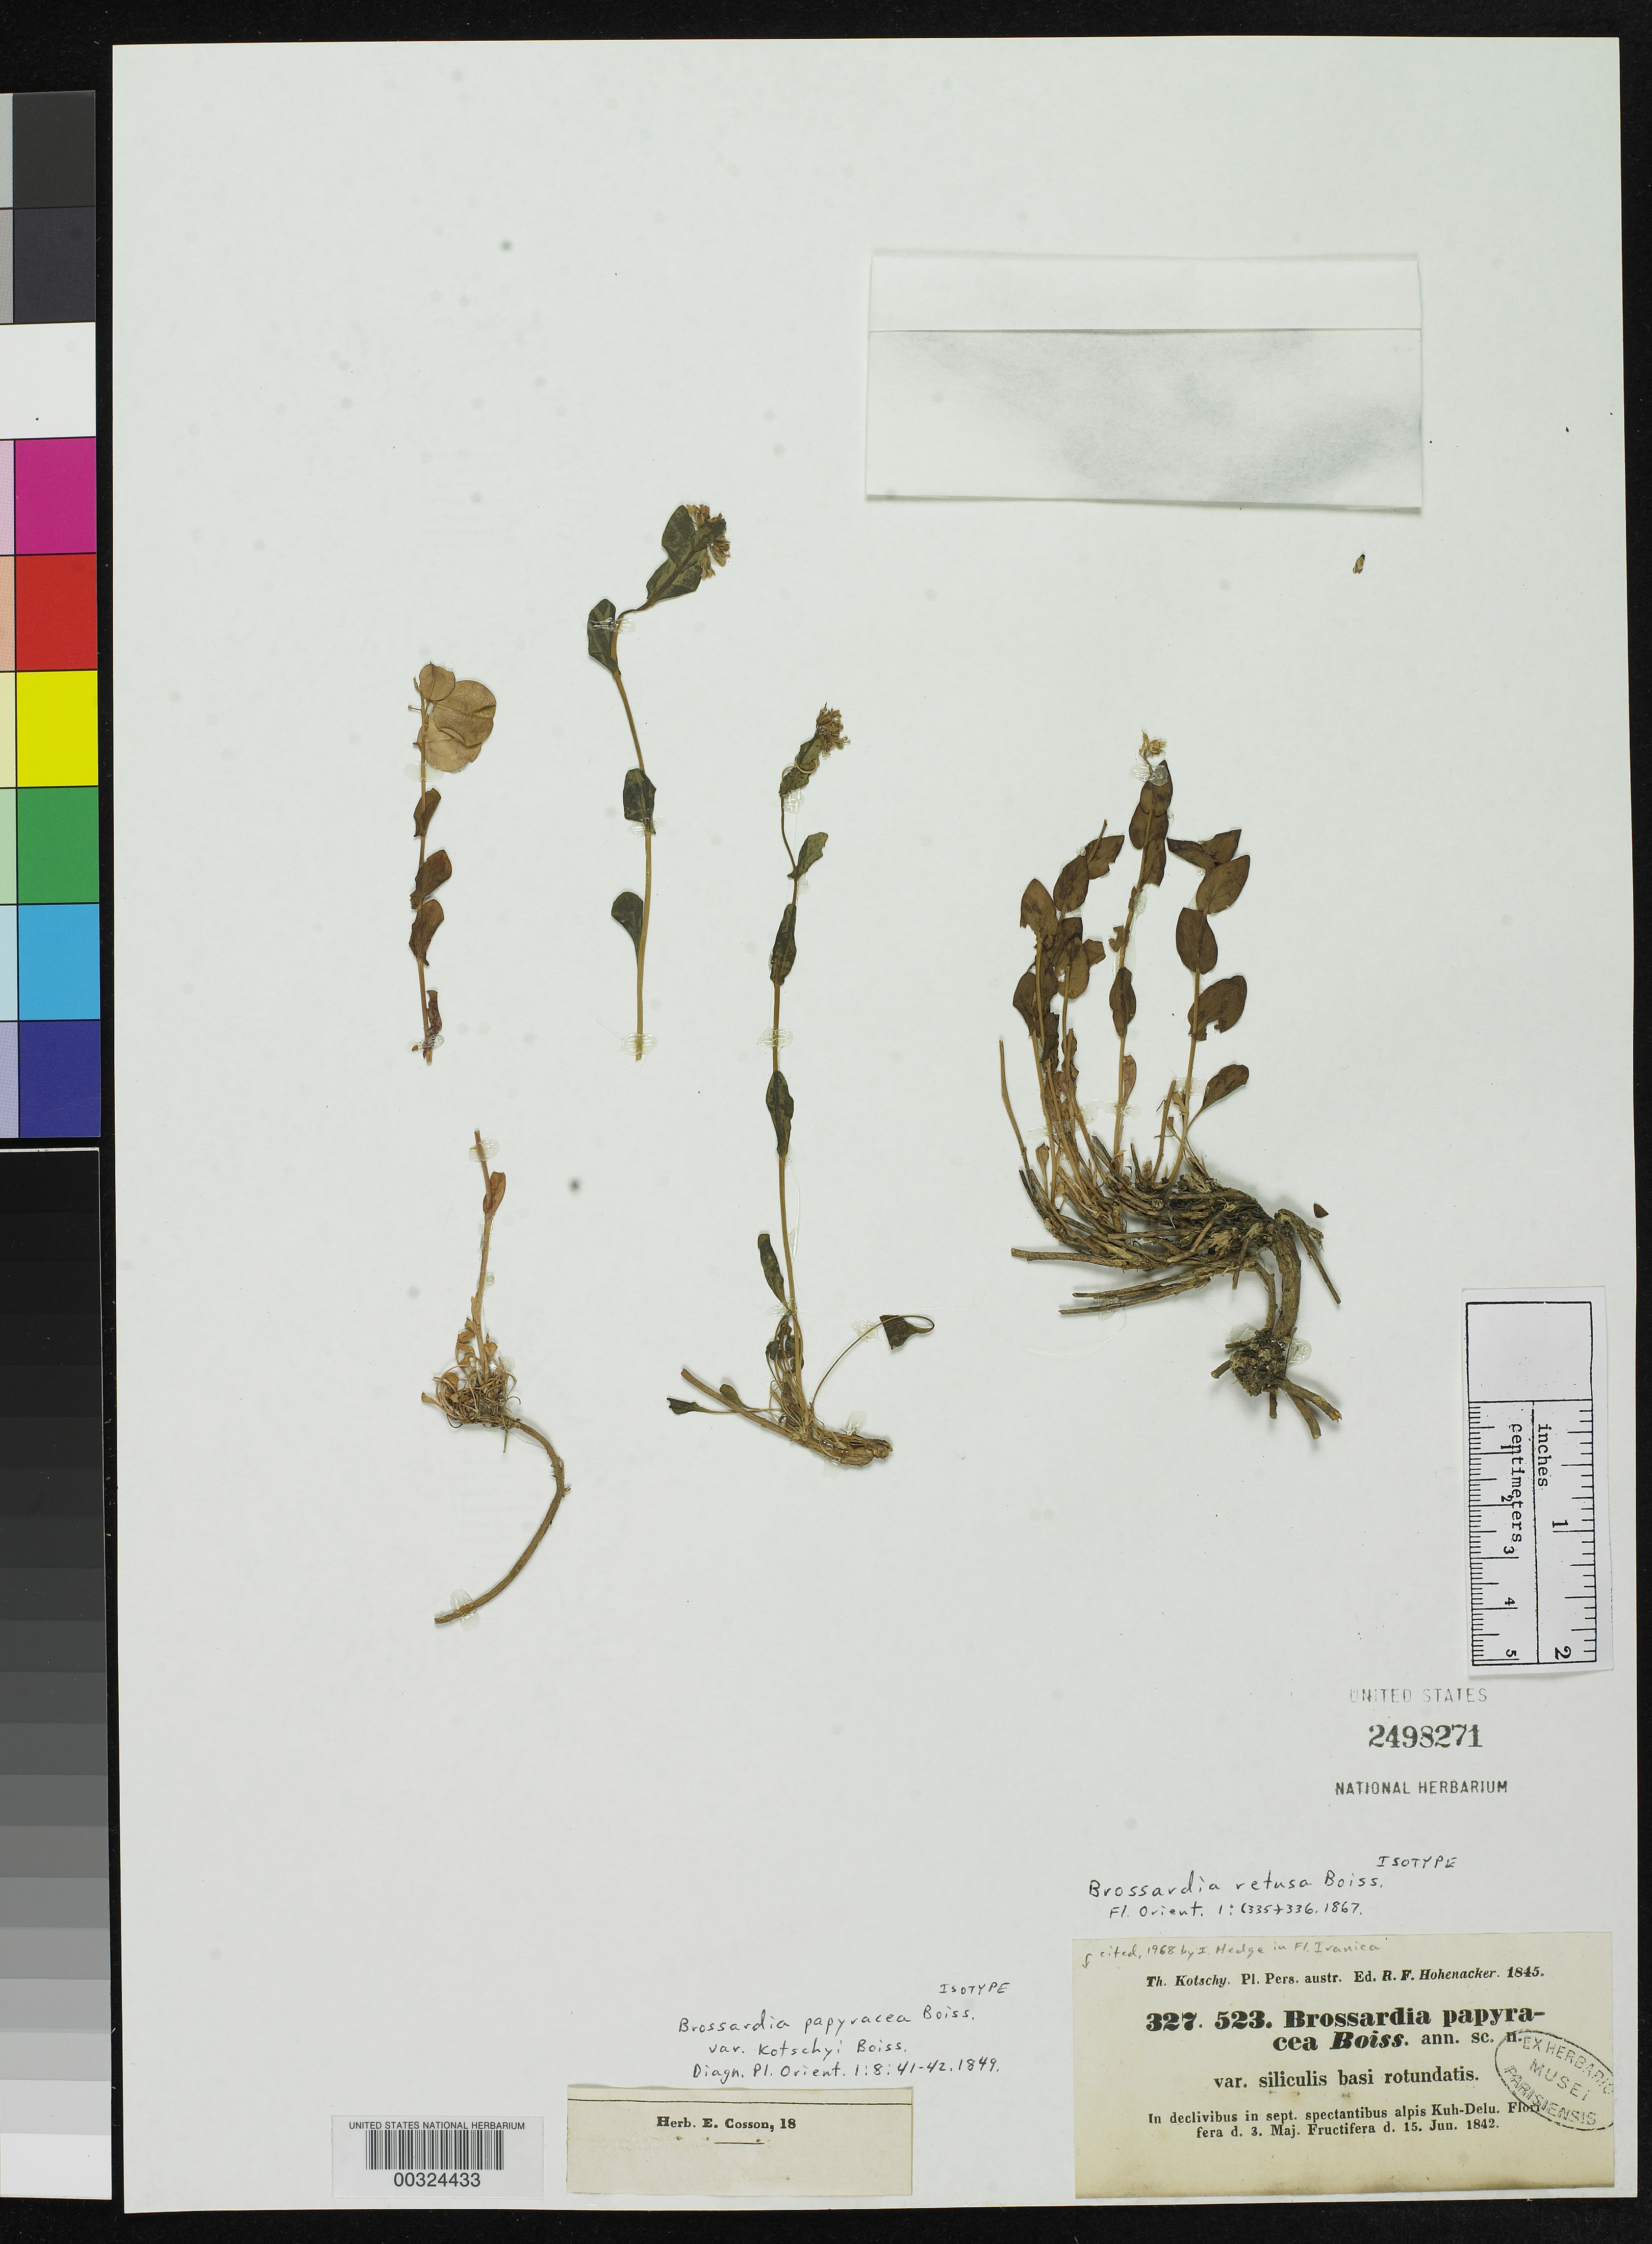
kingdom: Plantae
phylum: Tracheophyta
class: Magnoliopsida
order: Brassicales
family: Brassicaceae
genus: Brossardia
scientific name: Brossardia papyracea var. kotschyi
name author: Boiss.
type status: Type Collection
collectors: K. G. Kotschy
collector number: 327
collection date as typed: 15 Jun 1842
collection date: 1842-06-15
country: Iran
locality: In declivibus in sept. spectantibus Alpiskuh-Delu.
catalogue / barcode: US 2498271-2